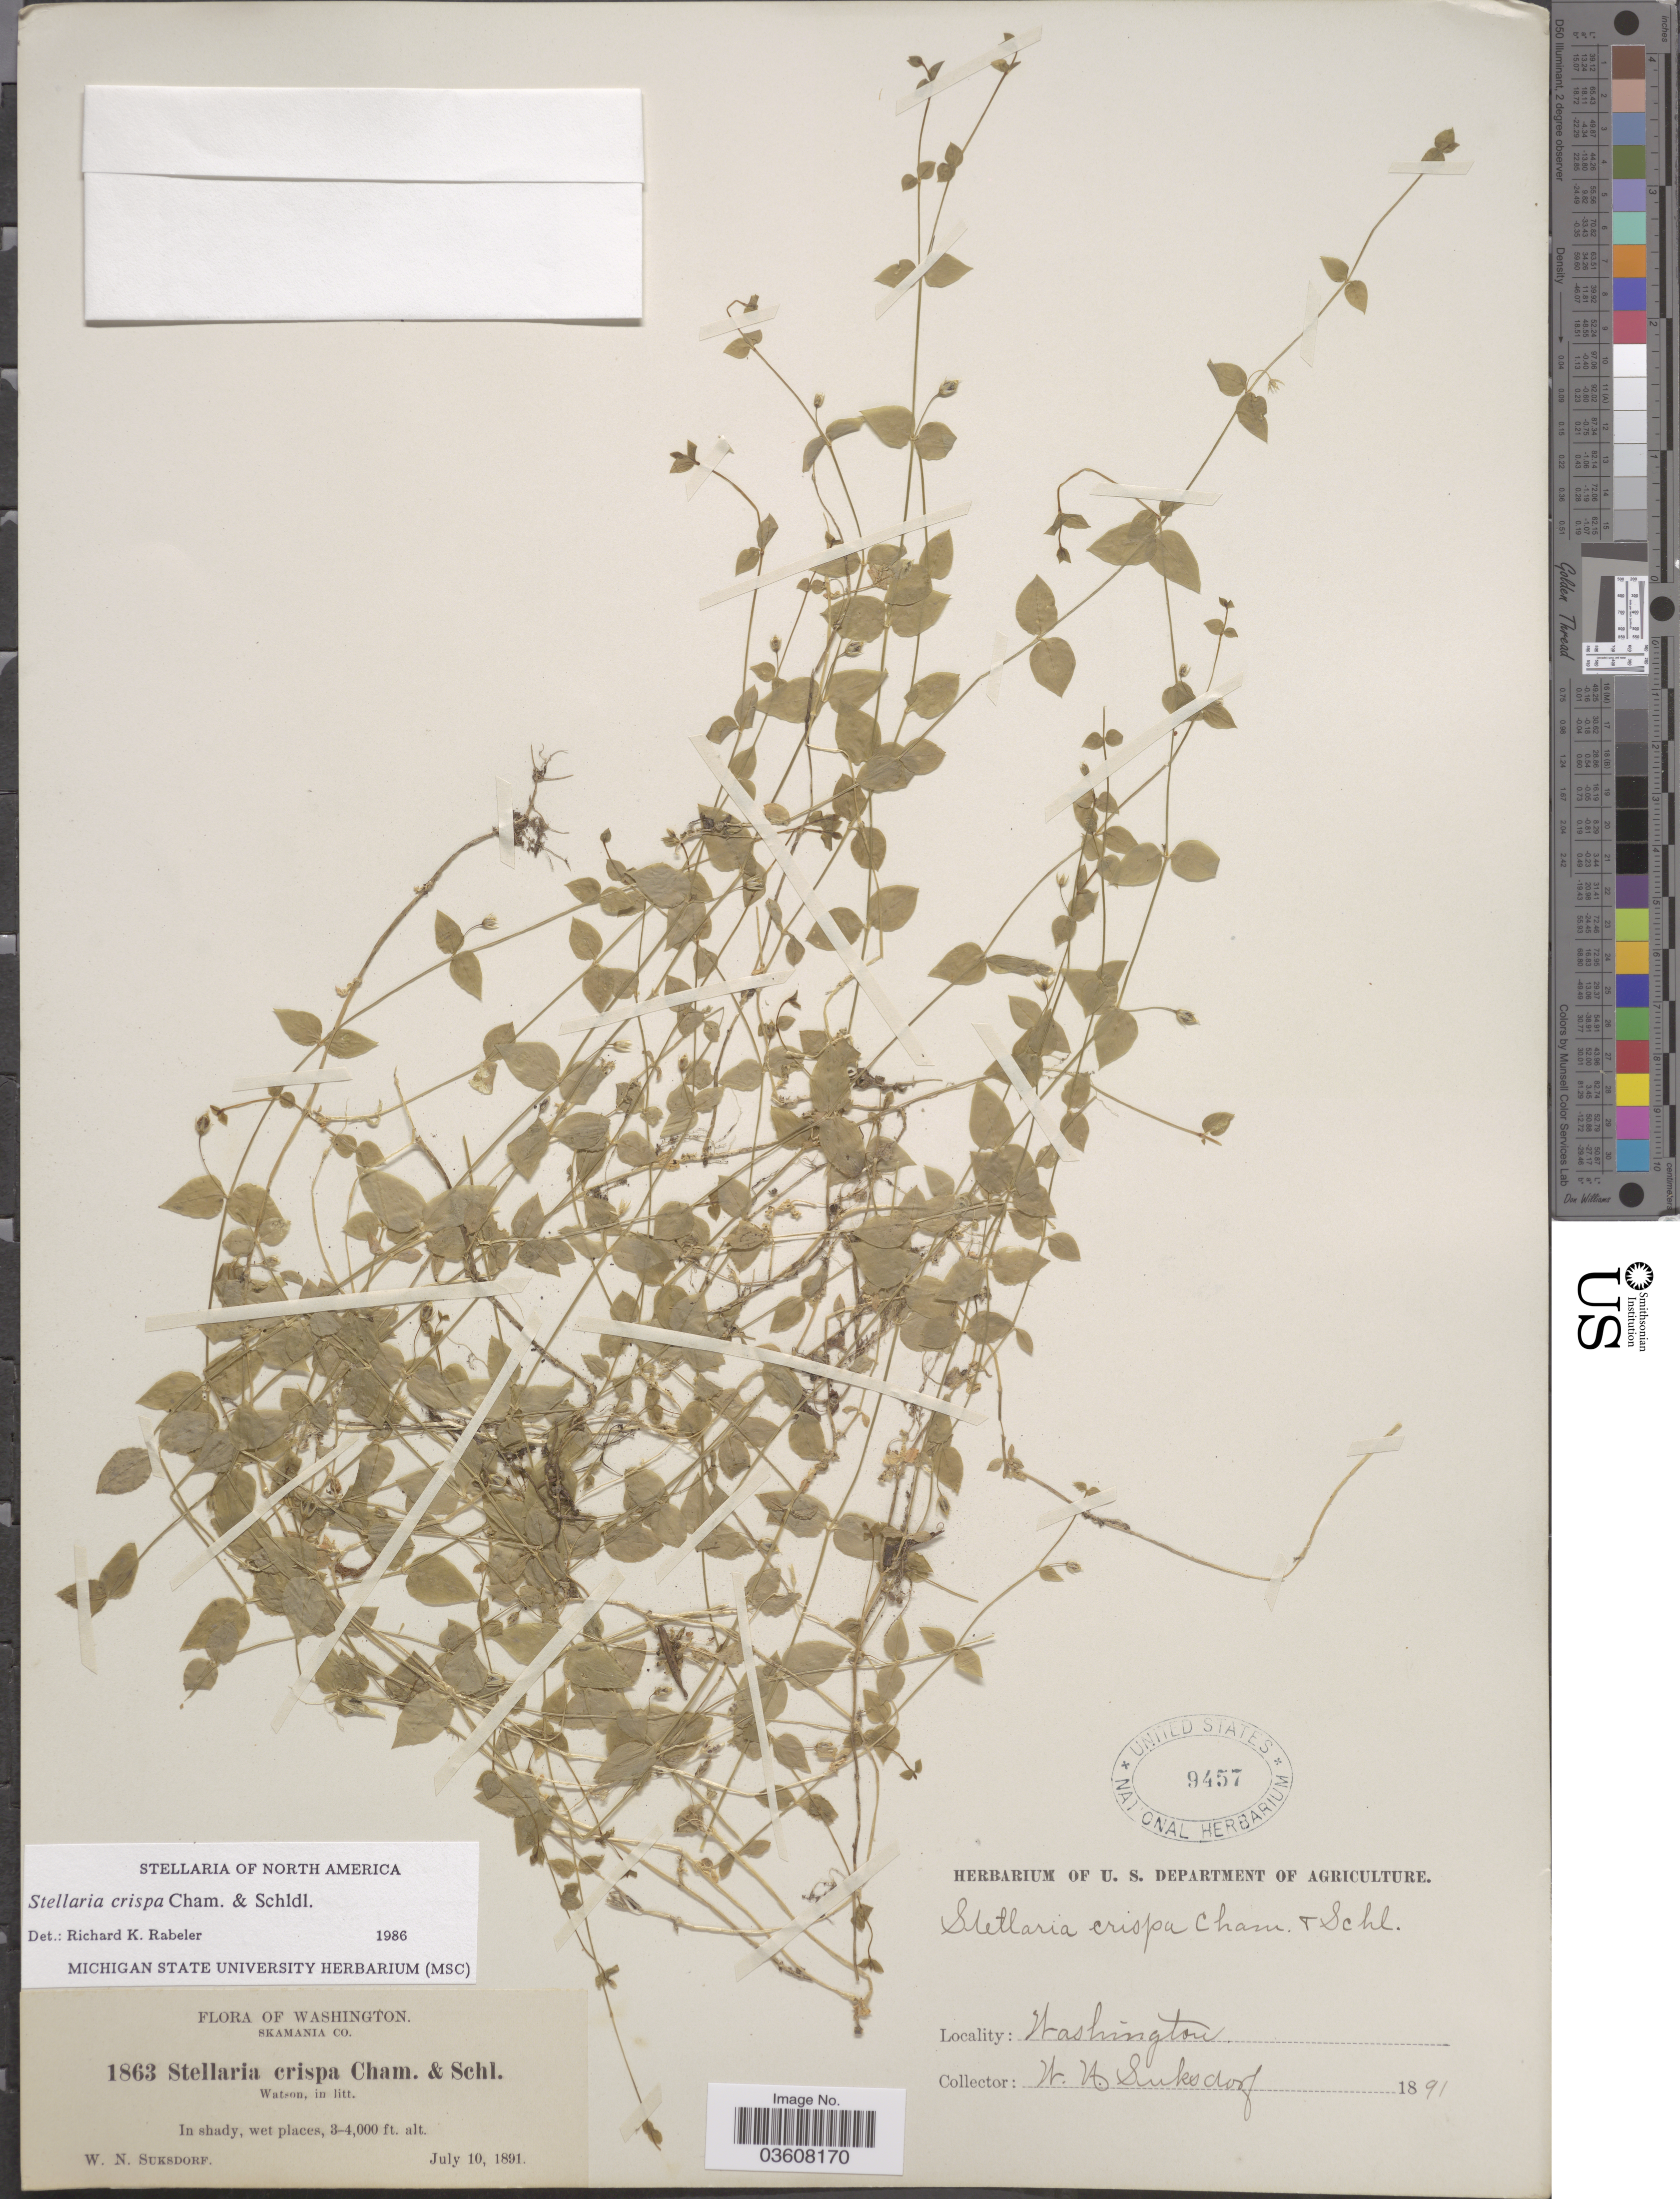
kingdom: Plantae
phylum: Tracheophyta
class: Magnoliopsida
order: Caryophyllales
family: Caryophyllaceae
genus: Stellaria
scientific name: Stellaria crispa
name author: Cham. & Schltdl.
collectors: W. N. Suksdorf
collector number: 1863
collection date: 1891-07-10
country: United States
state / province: Washington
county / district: Skamania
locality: Skamania Co. Watson, in litt.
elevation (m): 914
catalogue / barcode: US 9457